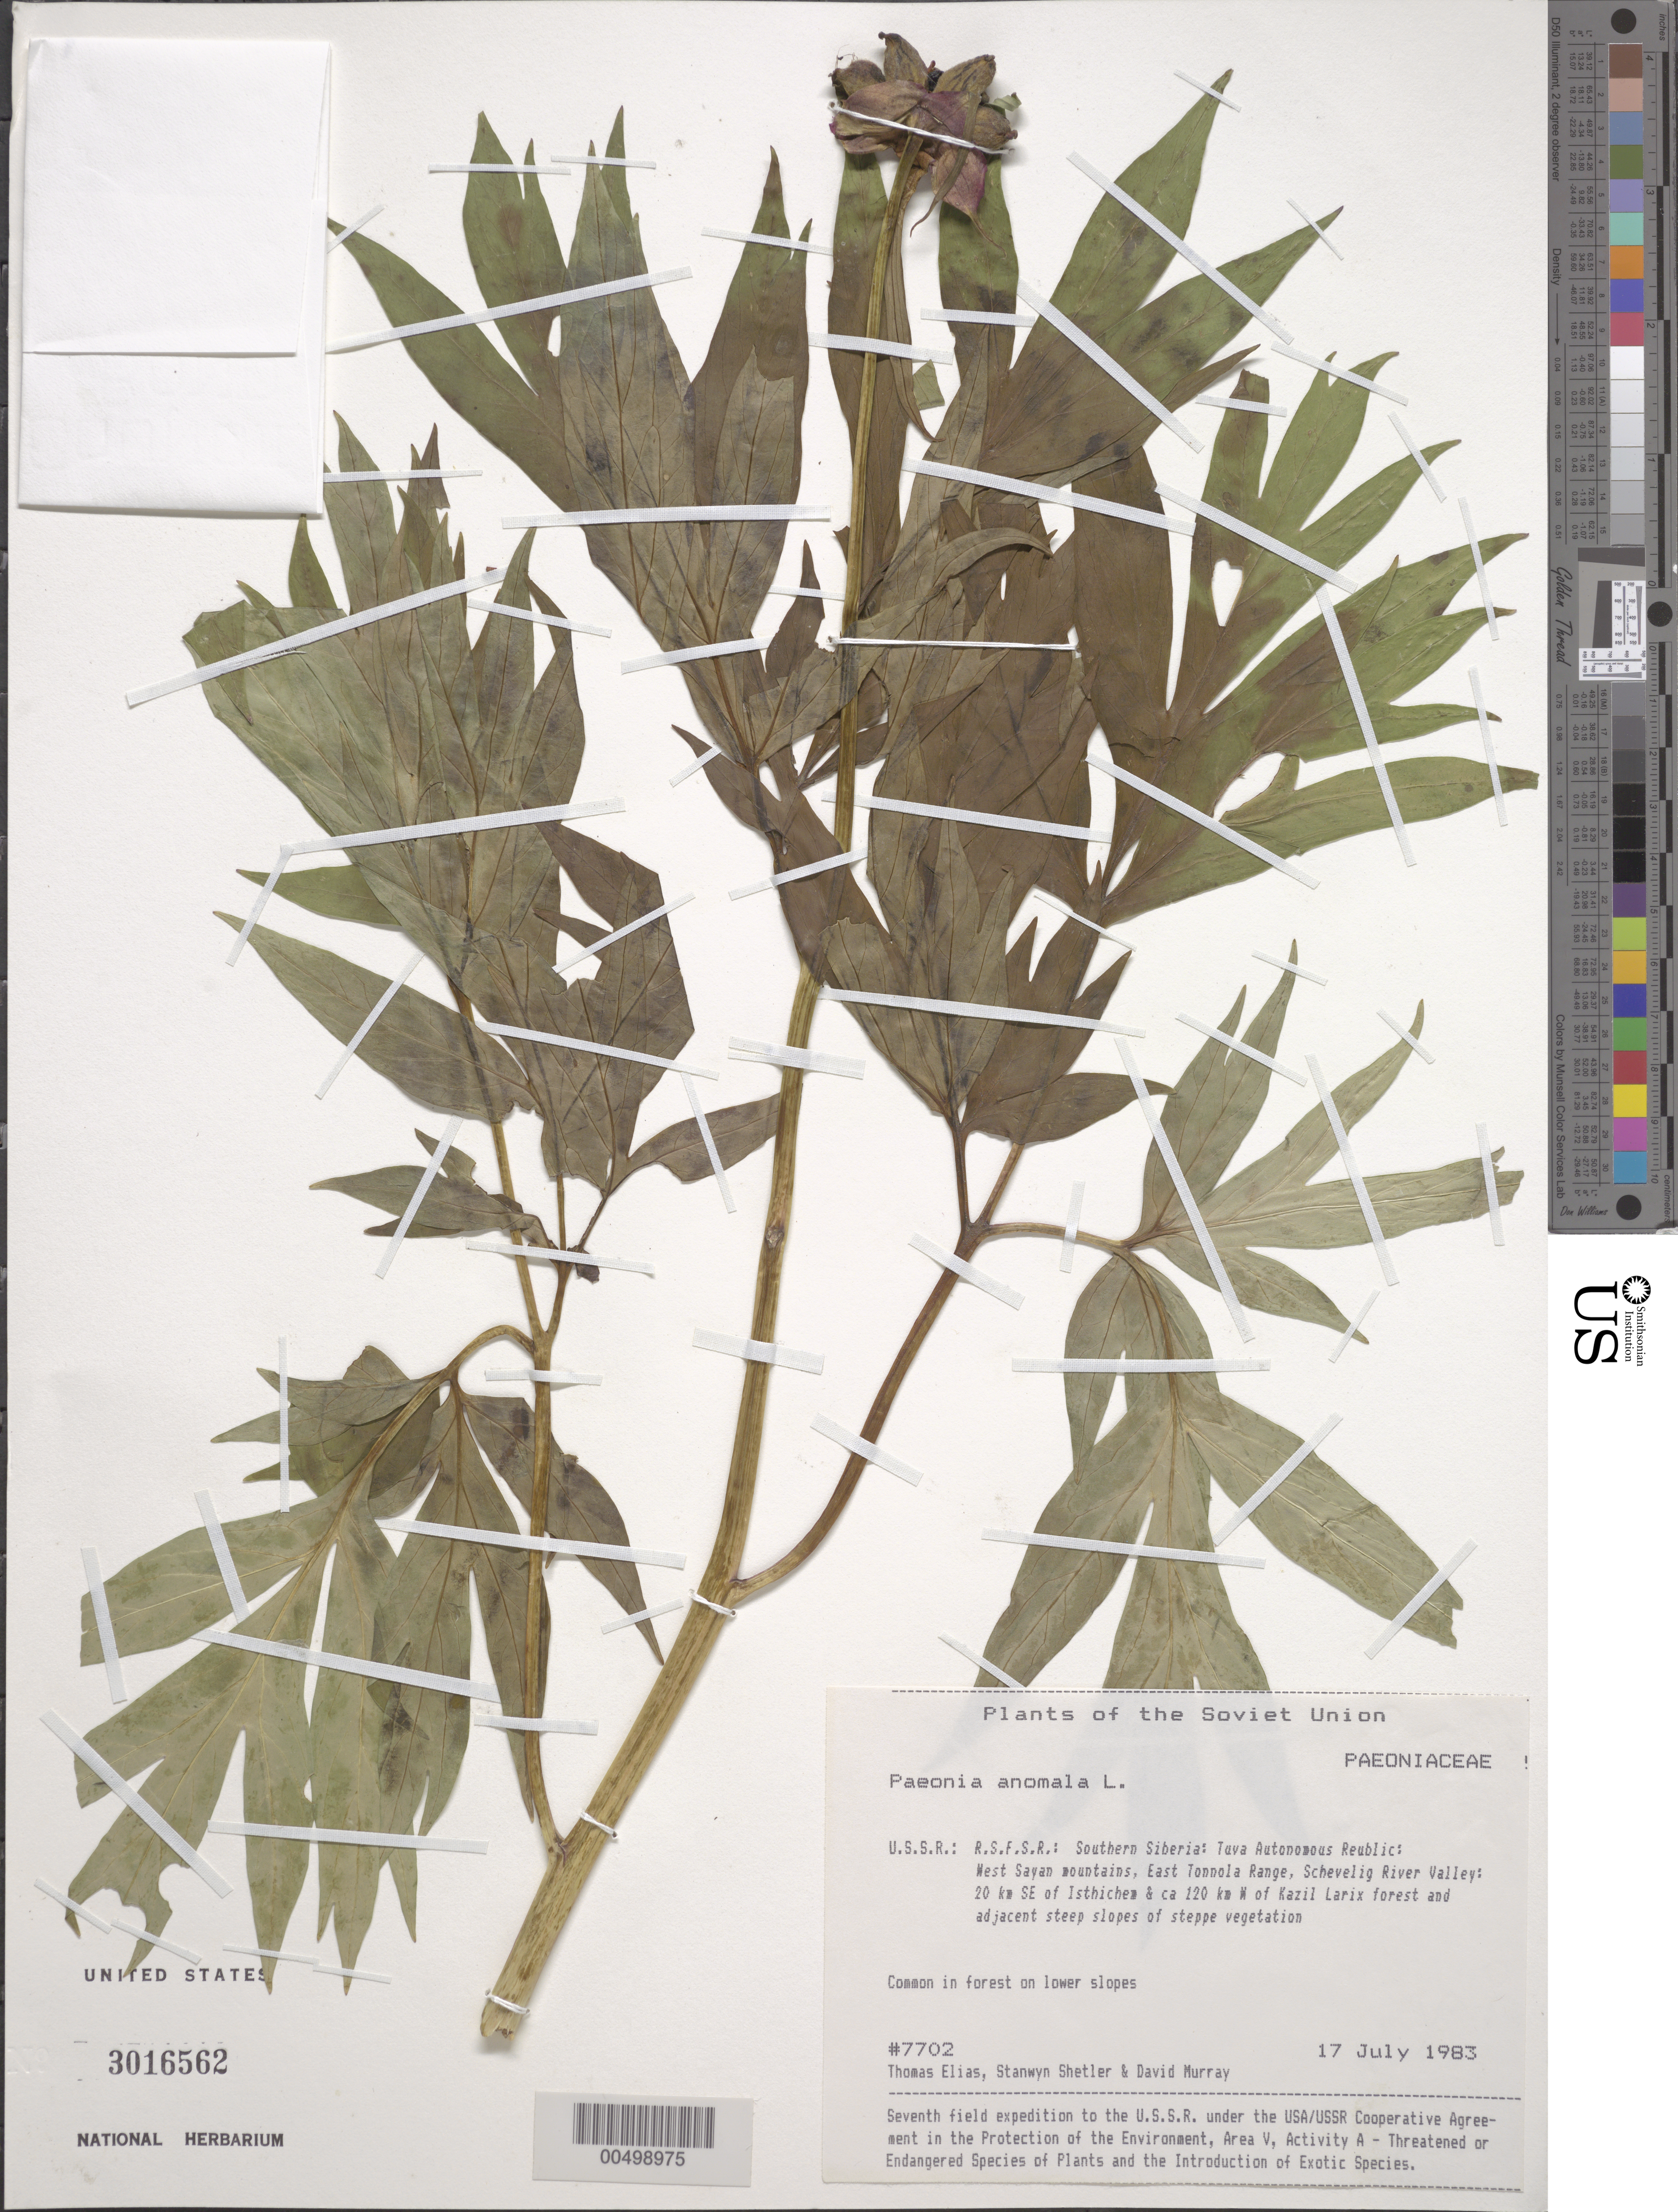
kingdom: Plantae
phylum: Tracheophyta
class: Magnoliopsida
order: Saxifragales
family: Paeoniaceae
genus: Paeonia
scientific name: Paeonia anomala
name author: L.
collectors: T. Elias, S. Shetler & D. F. Murray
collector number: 7702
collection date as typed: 17 Jul 1983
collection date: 1983-07-17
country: Russian Federation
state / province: Tuva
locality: West Sayan Mountains, E Tonnola [Tannu-Ola] Range, Schevelig River Valley, 20 km SE of Isthichem [Ishti-Khem], *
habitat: Larix forest and adjacent steep slopes of steppe vegetation; common in forest on lower slopes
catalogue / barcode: US 3016562